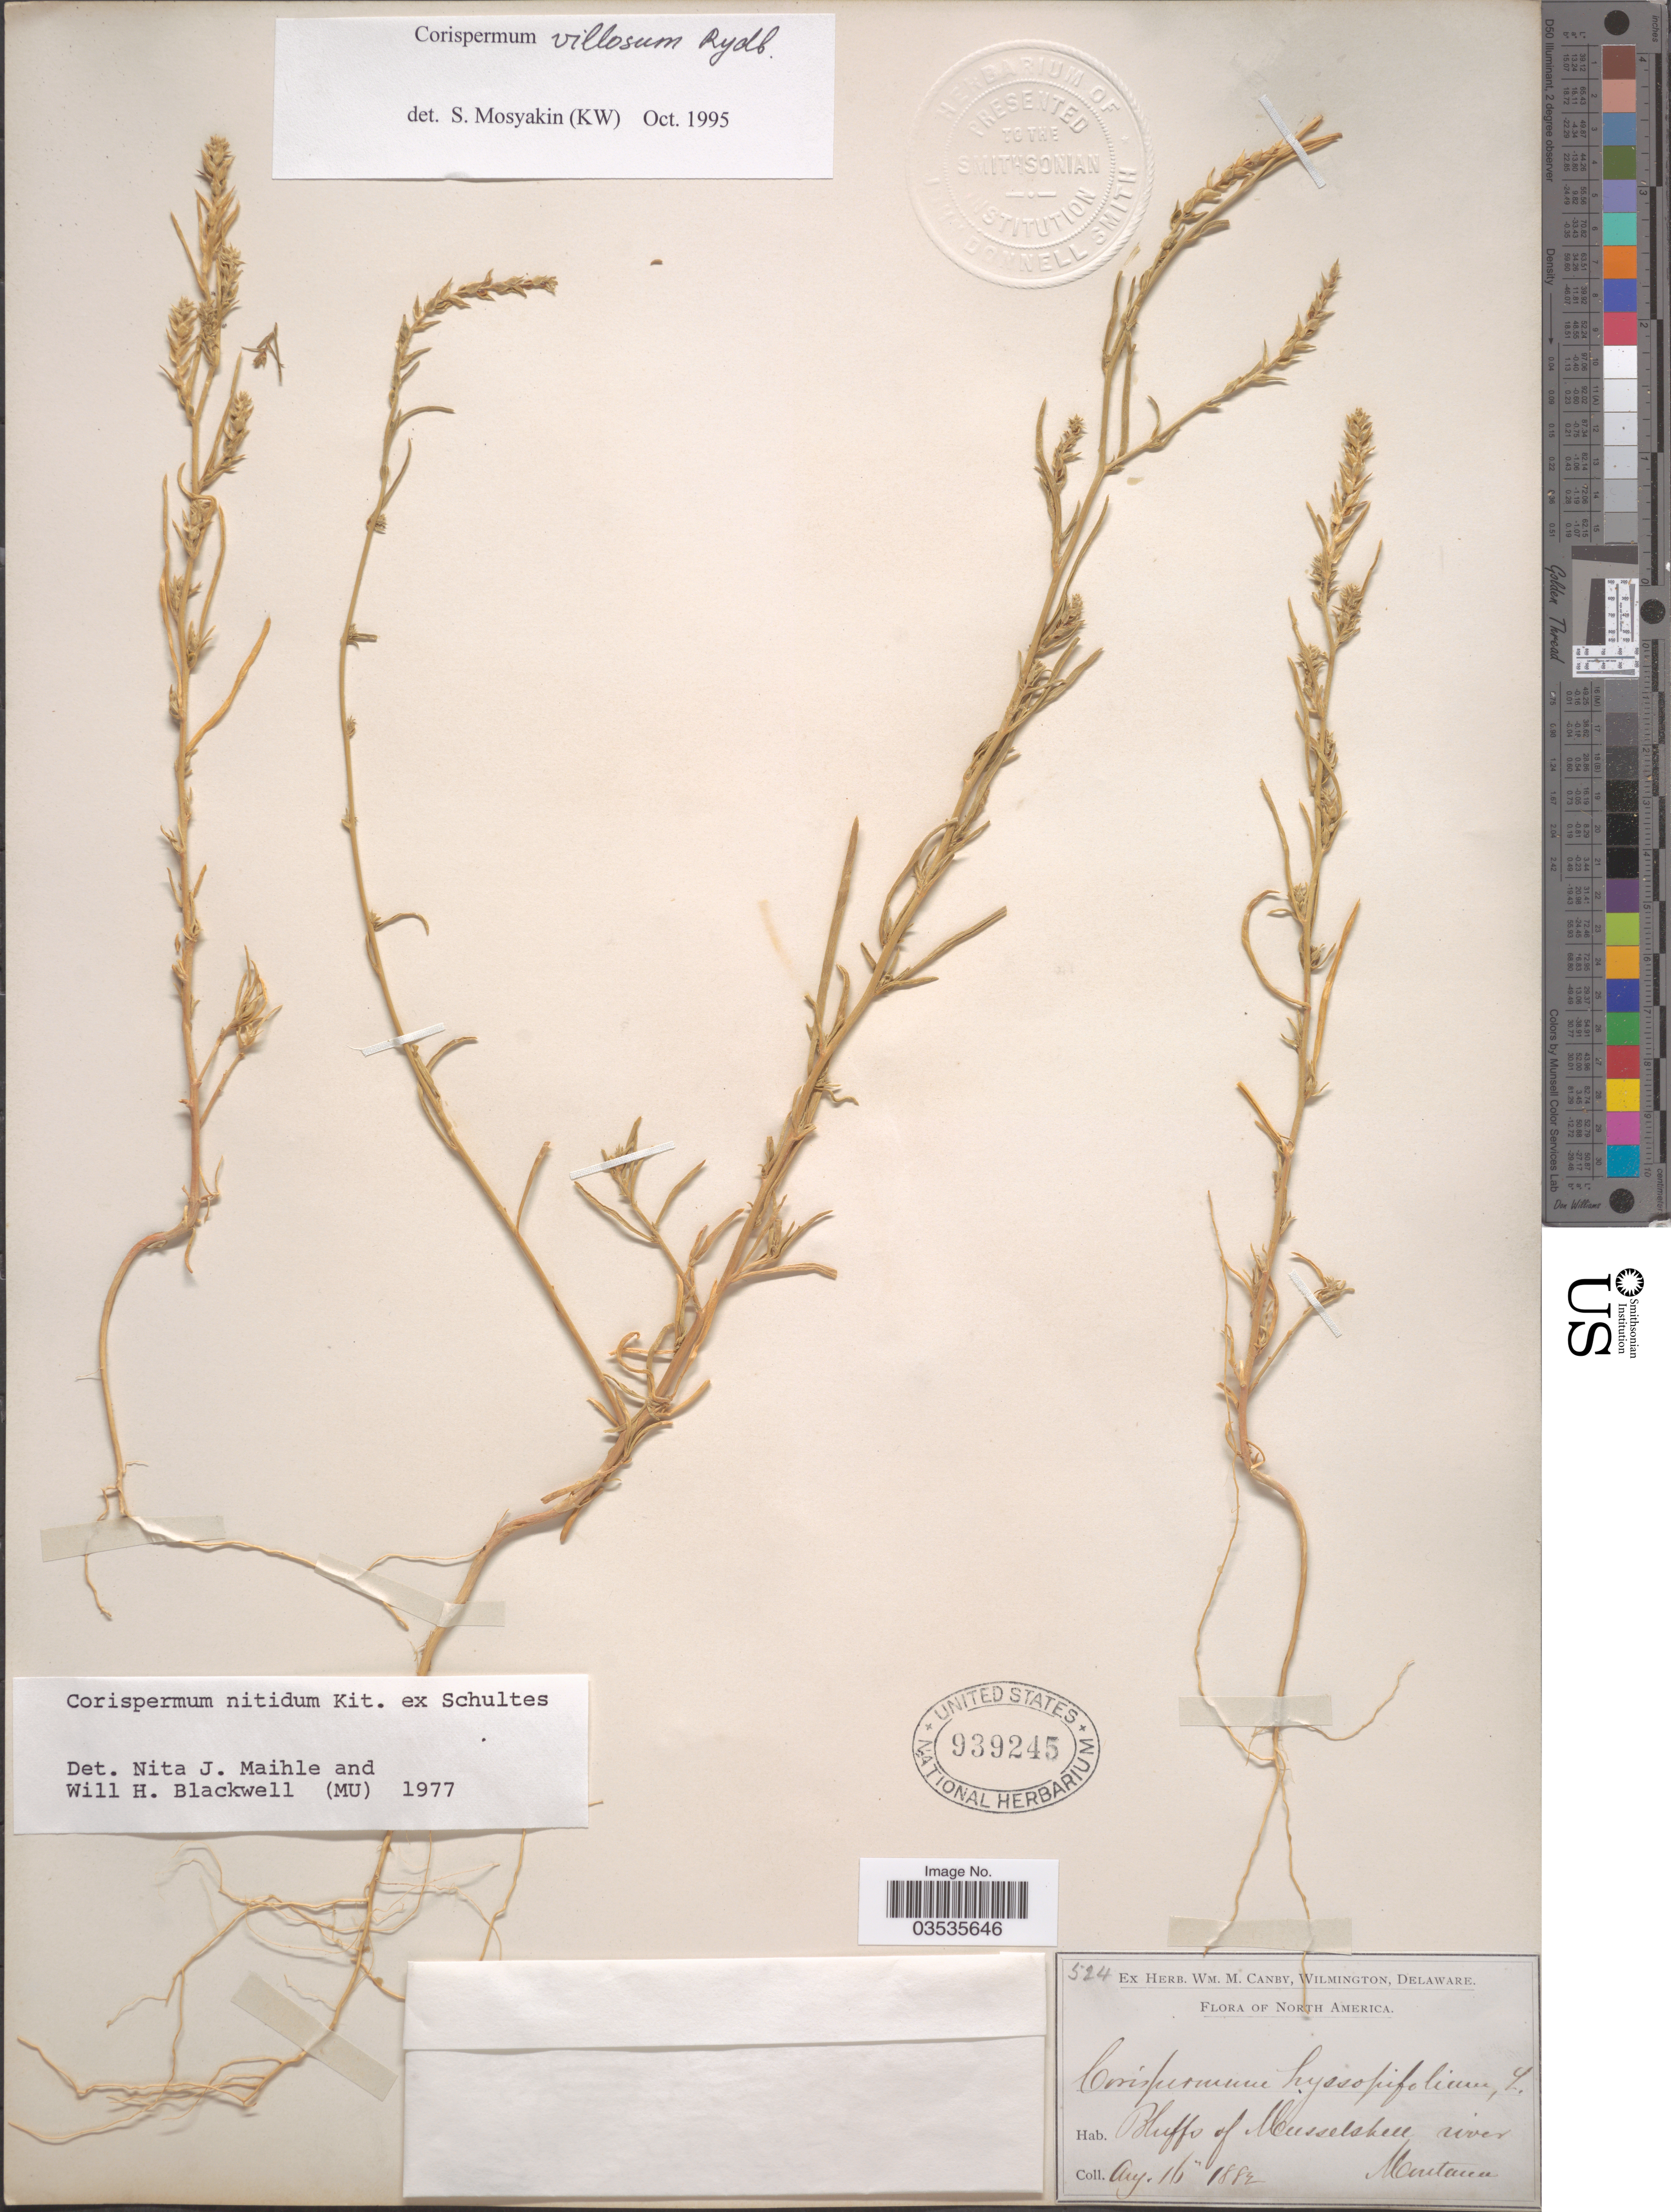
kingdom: Plantae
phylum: Tracheophyta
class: Magnoliopsida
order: Caryophyllales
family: Amaranthaceae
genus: Corispermum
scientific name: Corispermum villosum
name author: Rydb.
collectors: ex herb. W.M. Canby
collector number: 524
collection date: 1882-08-16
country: United States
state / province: Montana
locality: Bluffs of Musselshell river.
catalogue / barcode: US 939245